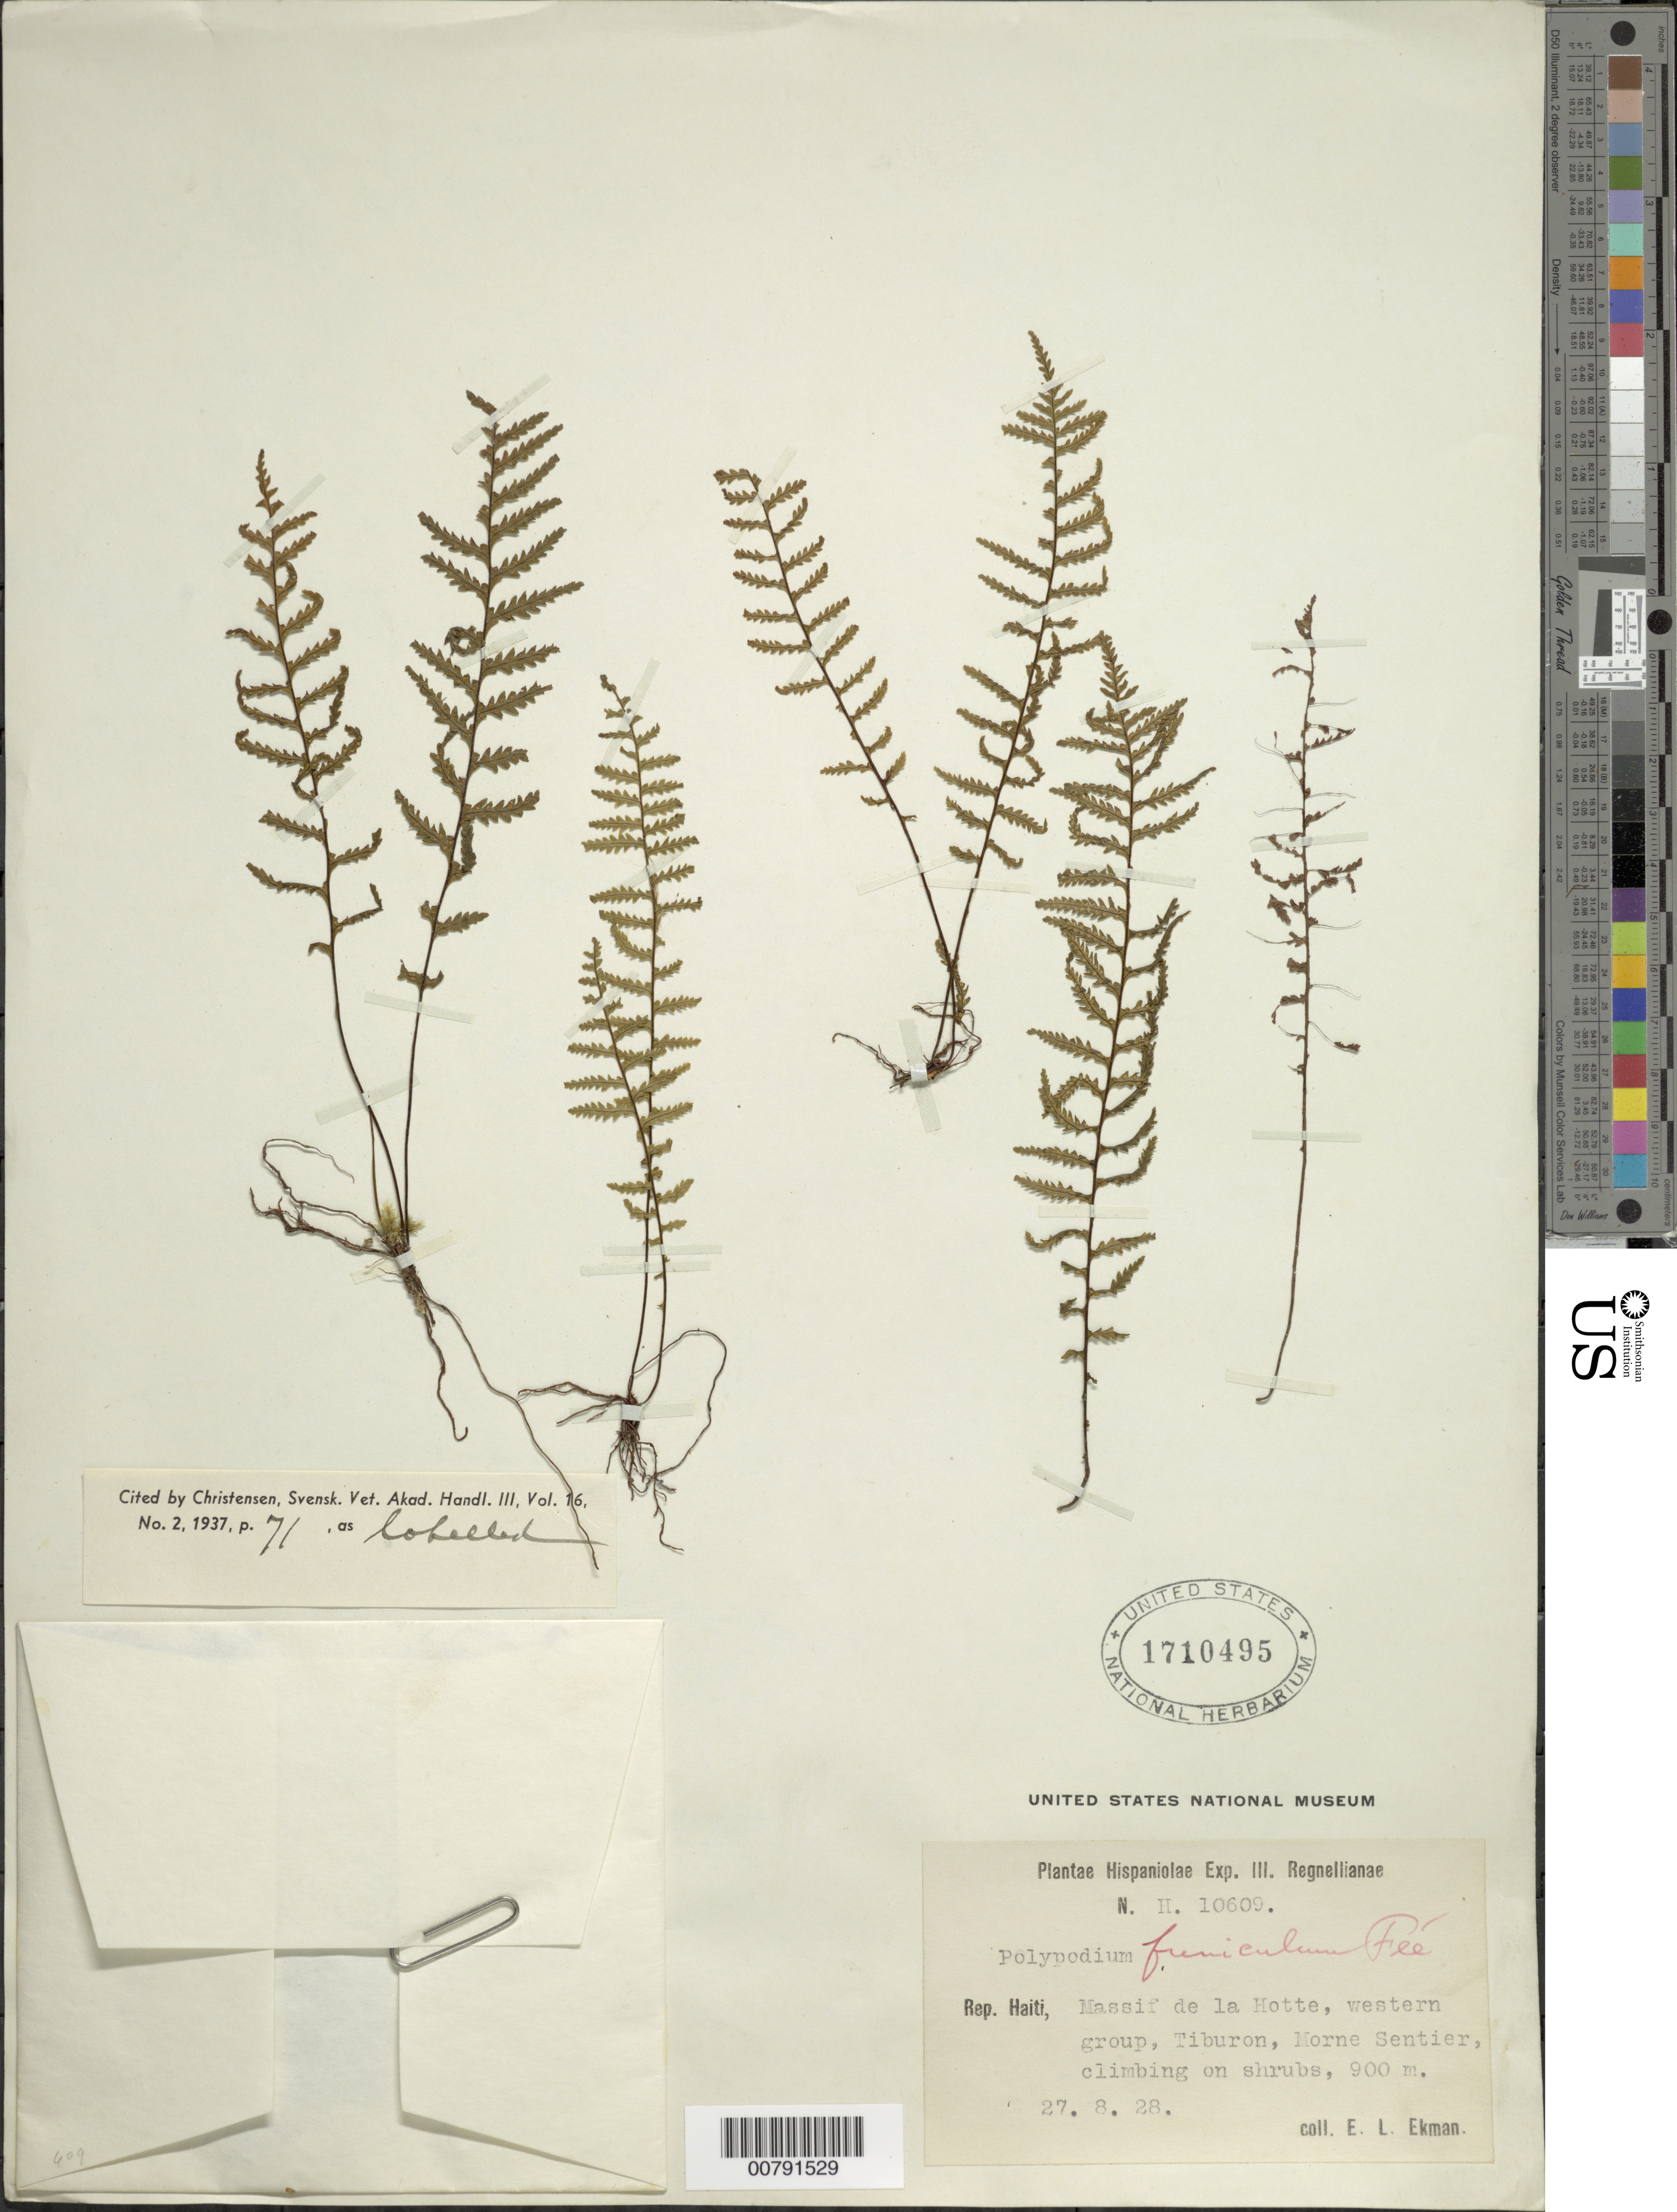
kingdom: Plantae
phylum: Tracheophyta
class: Polypodiopsida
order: Polypodiales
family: Polypodiaceae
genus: Pecluma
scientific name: Pecluma funicula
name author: (Fée) M.G. Price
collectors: E. L. Ekman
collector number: H 10609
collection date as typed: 27 Aug 1928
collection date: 1928-08-27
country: Haiti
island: Hispaniola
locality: Massif de la Hotte, western group, Tiburon, Morne Sentier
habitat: On shrubs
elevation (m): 900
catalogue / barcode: US 1710495